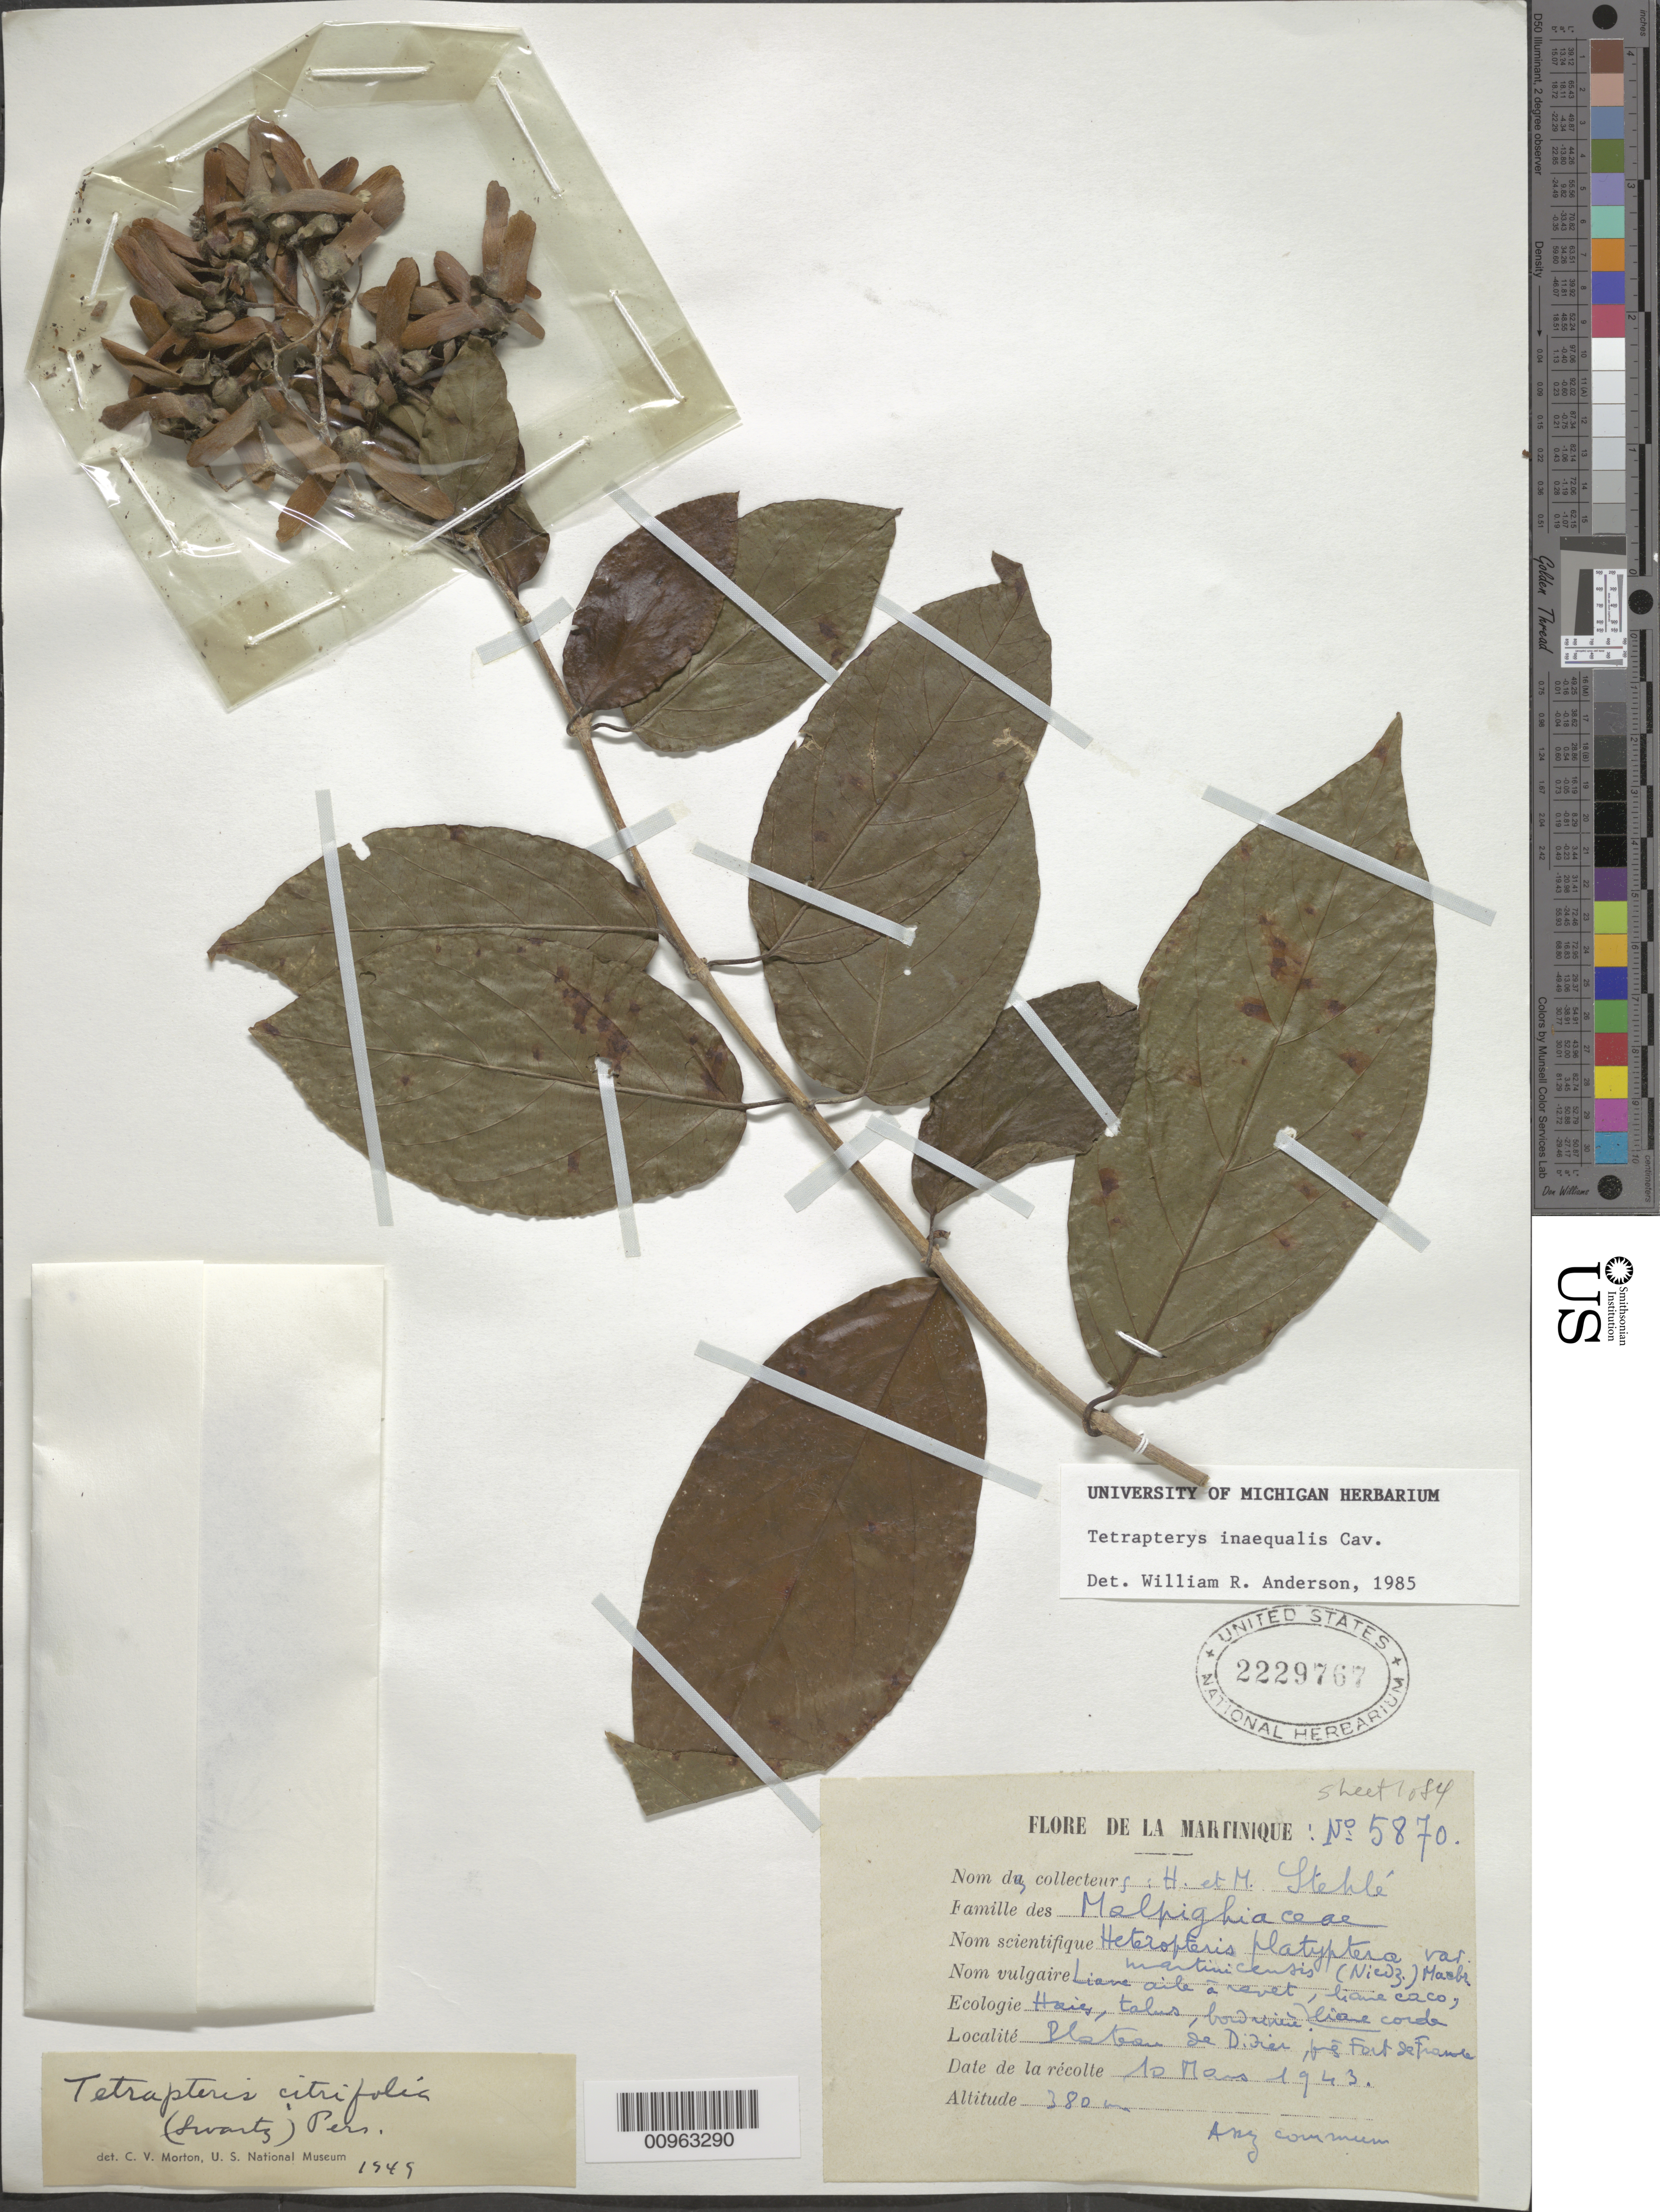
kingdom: Plantae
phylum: Tracheophyta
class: Magnoliopsida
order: Malpighiales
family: Malpighiaceae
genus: Tetrapterys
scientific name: Tetrapterys inaequalis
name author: Cav.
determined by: Anderson, W. R., (MICH), University of Michigan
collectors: H. Stehlé & M. Stehlé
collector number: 5870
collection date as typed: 10 Mar 1943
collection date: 1943-03-10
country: Martinique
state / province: Fort-de-France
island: Martinique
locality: Plateau de Didier, pres Fort de France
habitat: Haies, talus, bord rivière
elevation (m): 380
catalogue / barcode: US 2229767